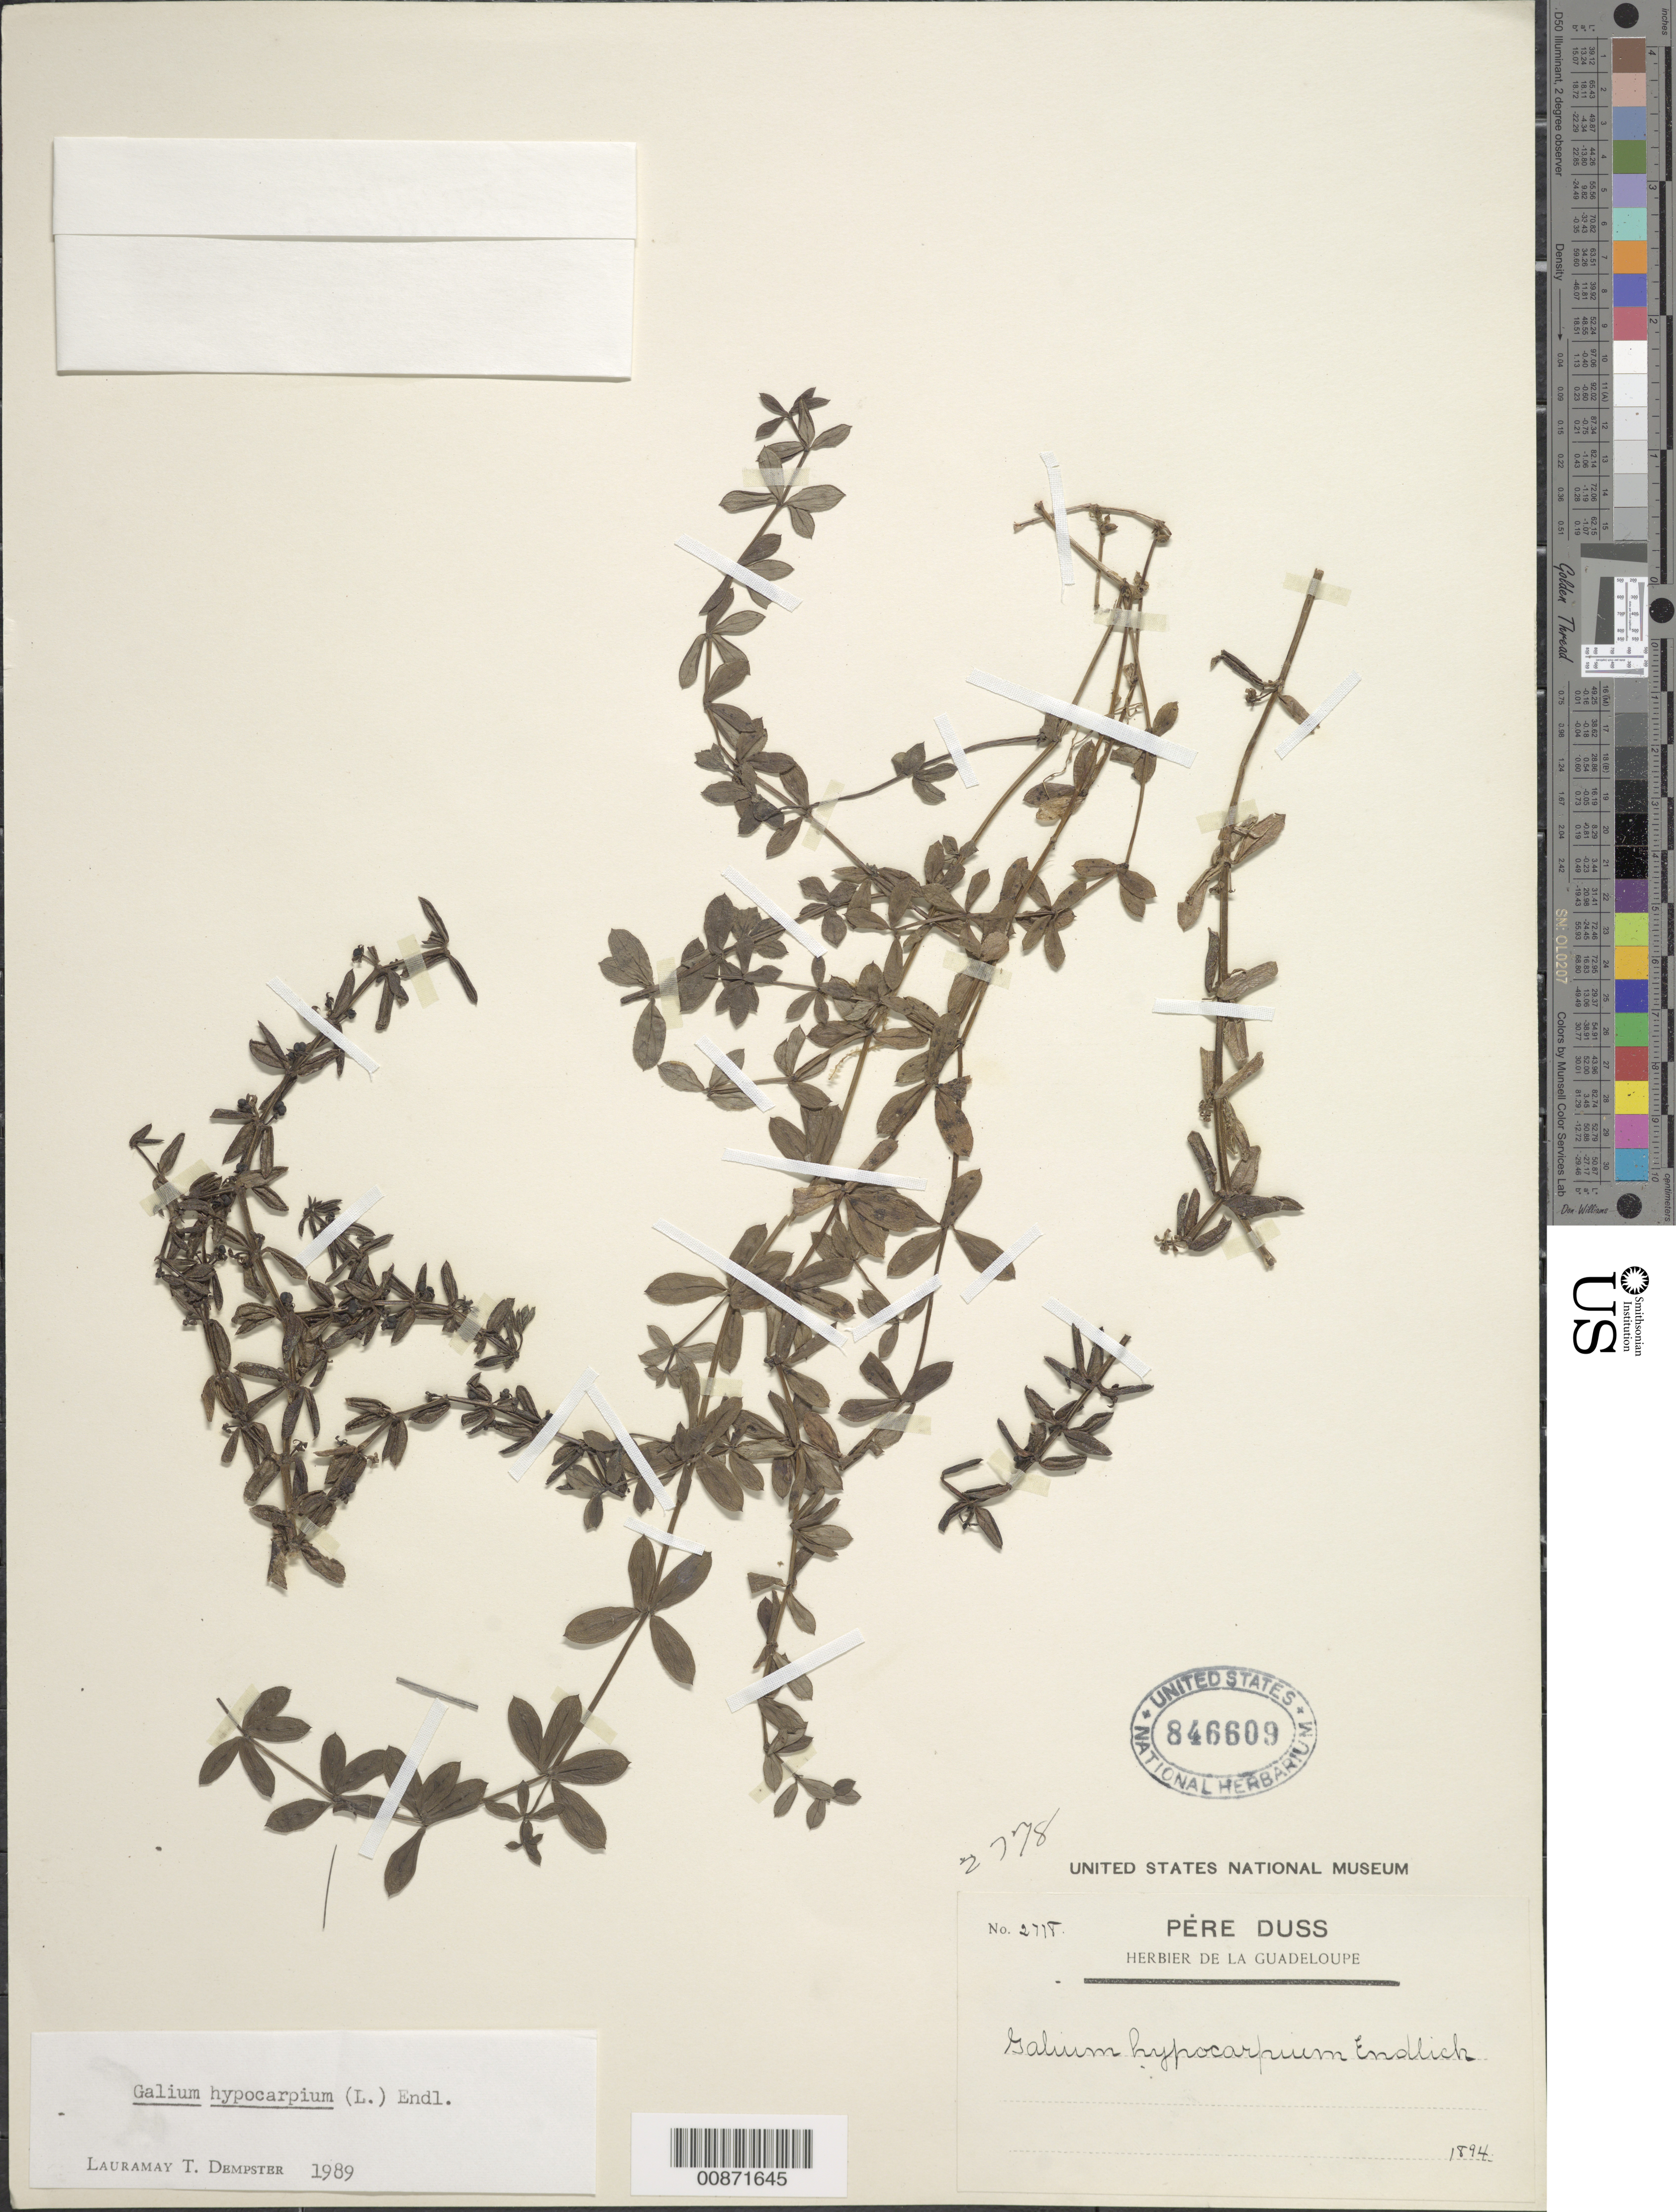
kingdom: Plantae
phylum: Tracheophyta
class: Magnoliopsida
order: Gentianales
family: Rubiaceae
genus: Galium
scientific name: Galium hypocarpium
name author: (L.) Endl. ex Griseb.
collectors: Père Duss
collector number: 2778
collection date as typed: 1894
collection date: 1894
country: Guadeloupe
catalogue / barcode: US 846609